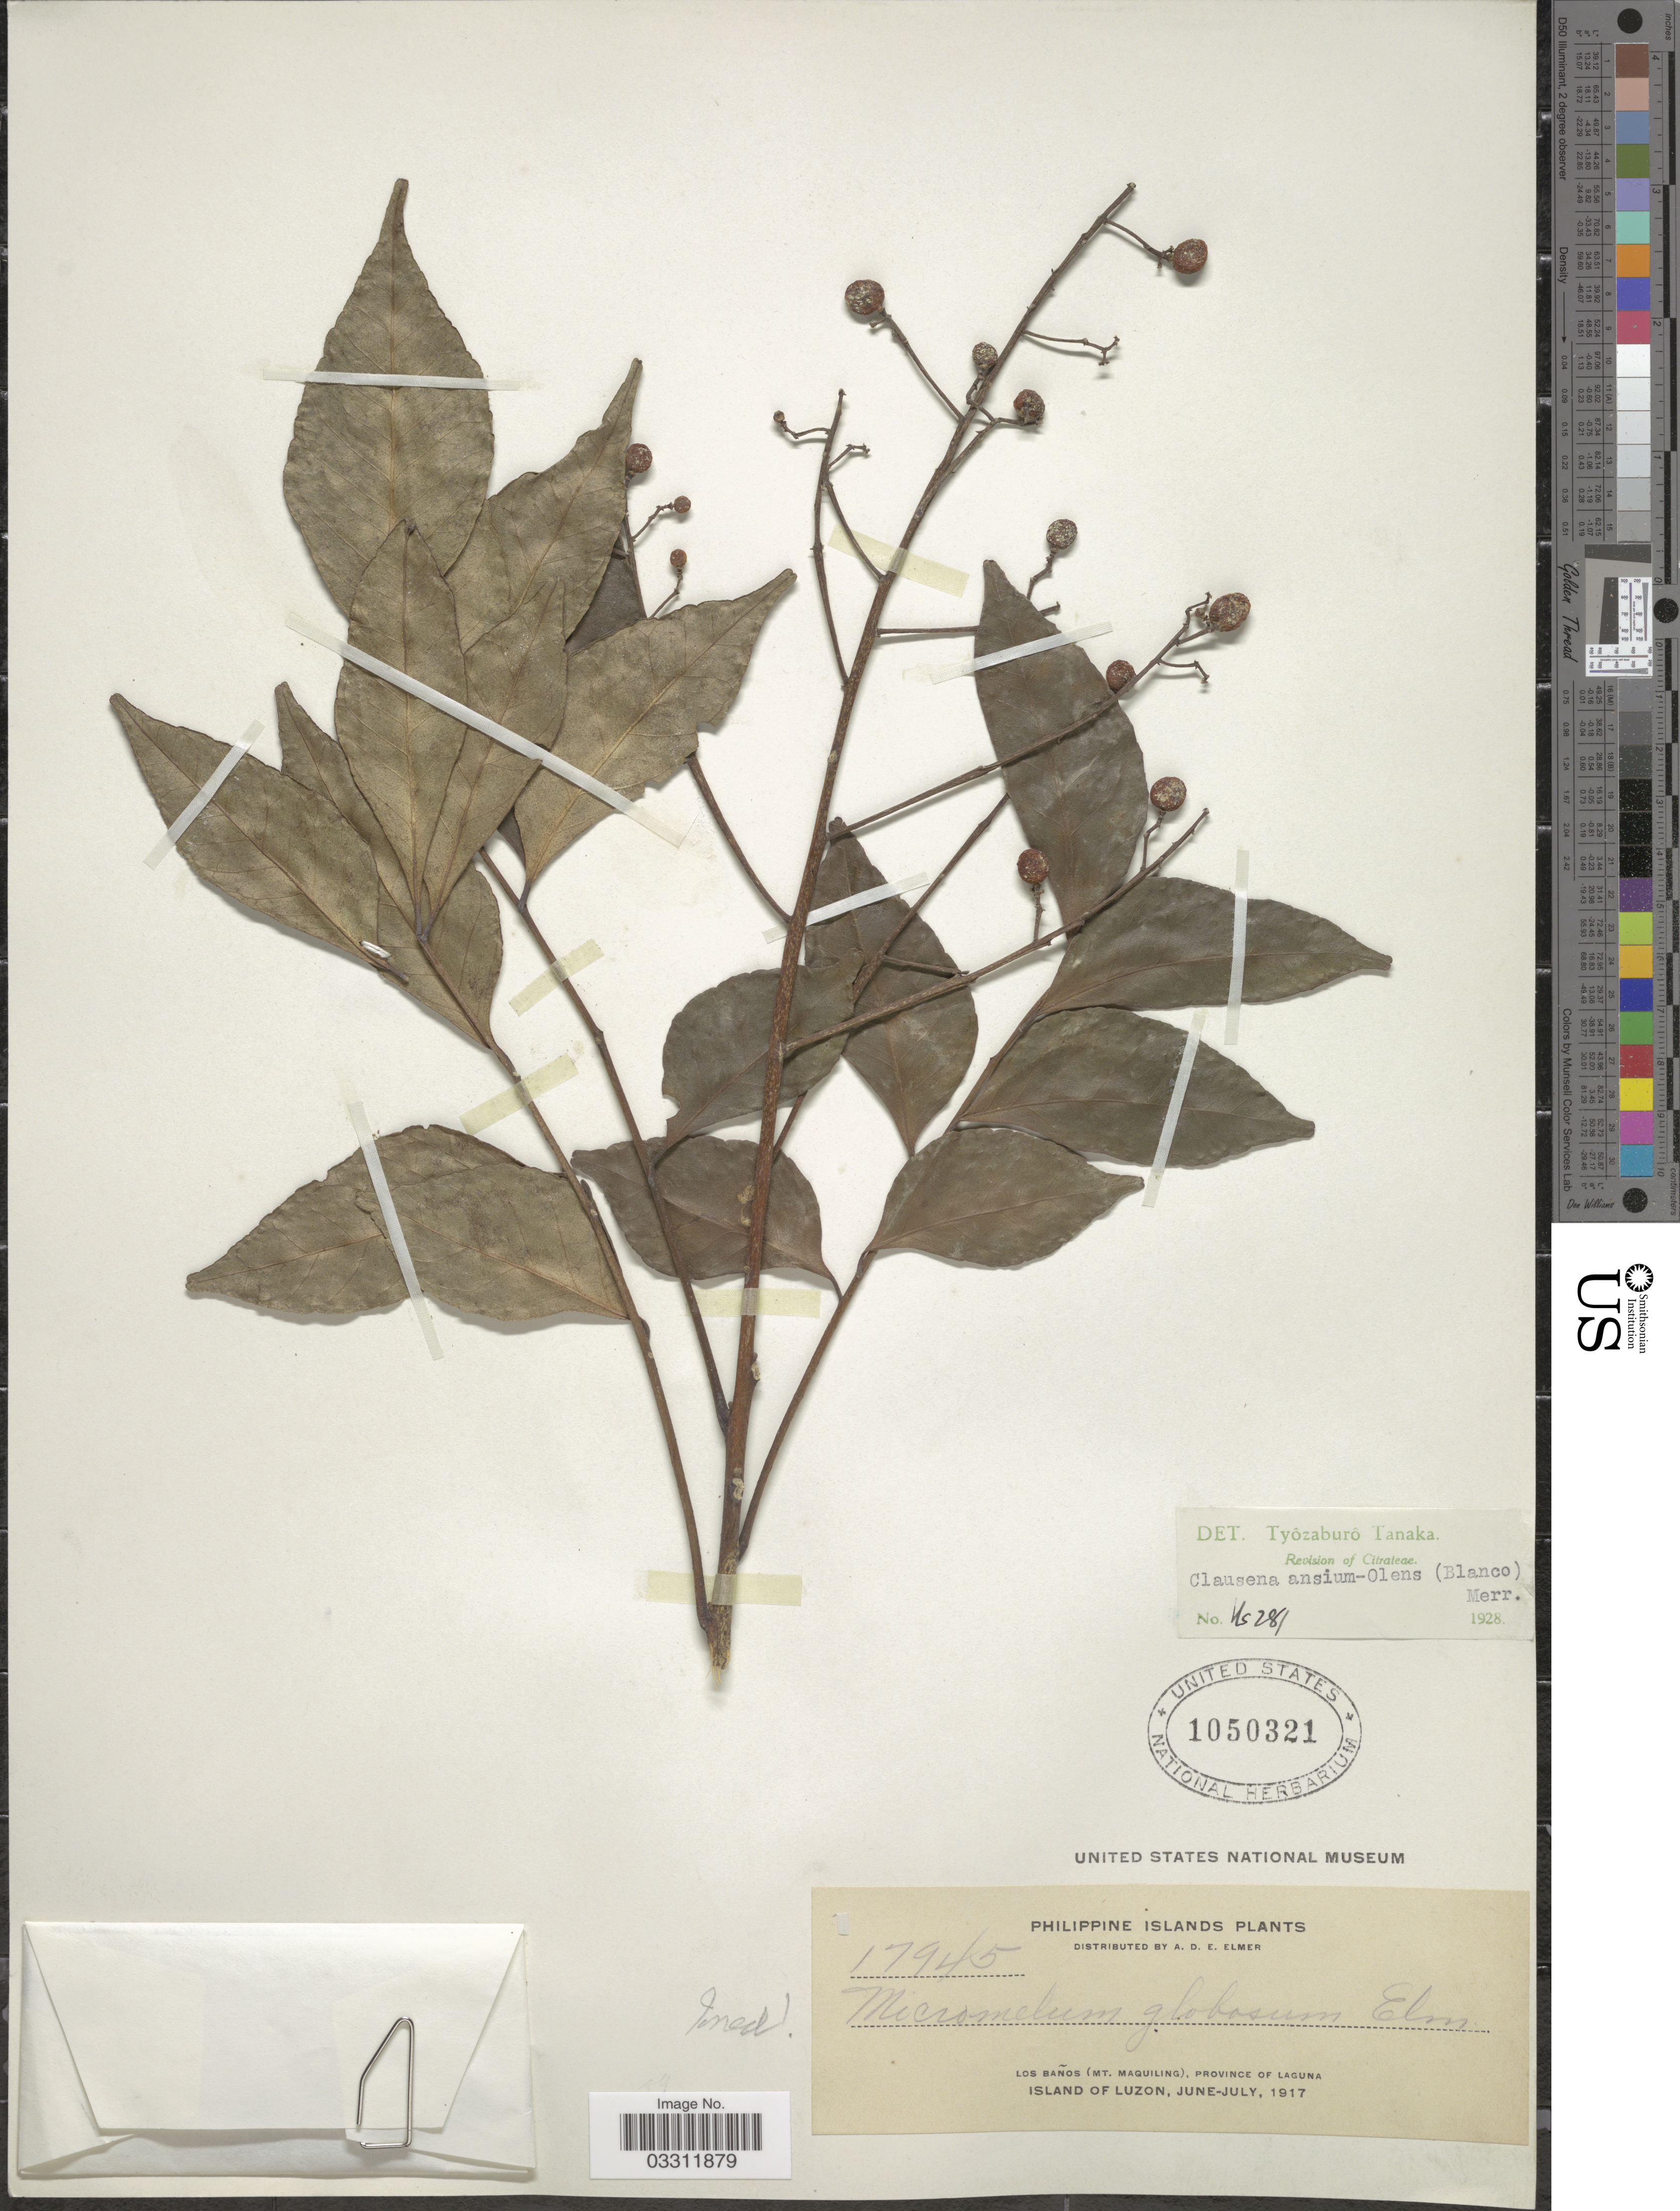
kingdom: Plantae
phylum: Tracheophyta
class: Magnoliopsida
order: Sapindales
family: Rutaceae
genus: Clausena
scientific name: Clausena anisum-olens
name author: (Blume) Merr.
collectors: A. D. E. Elmer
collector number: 17945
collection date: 1917-06/1917-07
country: Philippines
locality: Los Baños (Mt. Maquiling), Province of Laguna. Island of Luzon.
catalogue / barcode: US 1050321